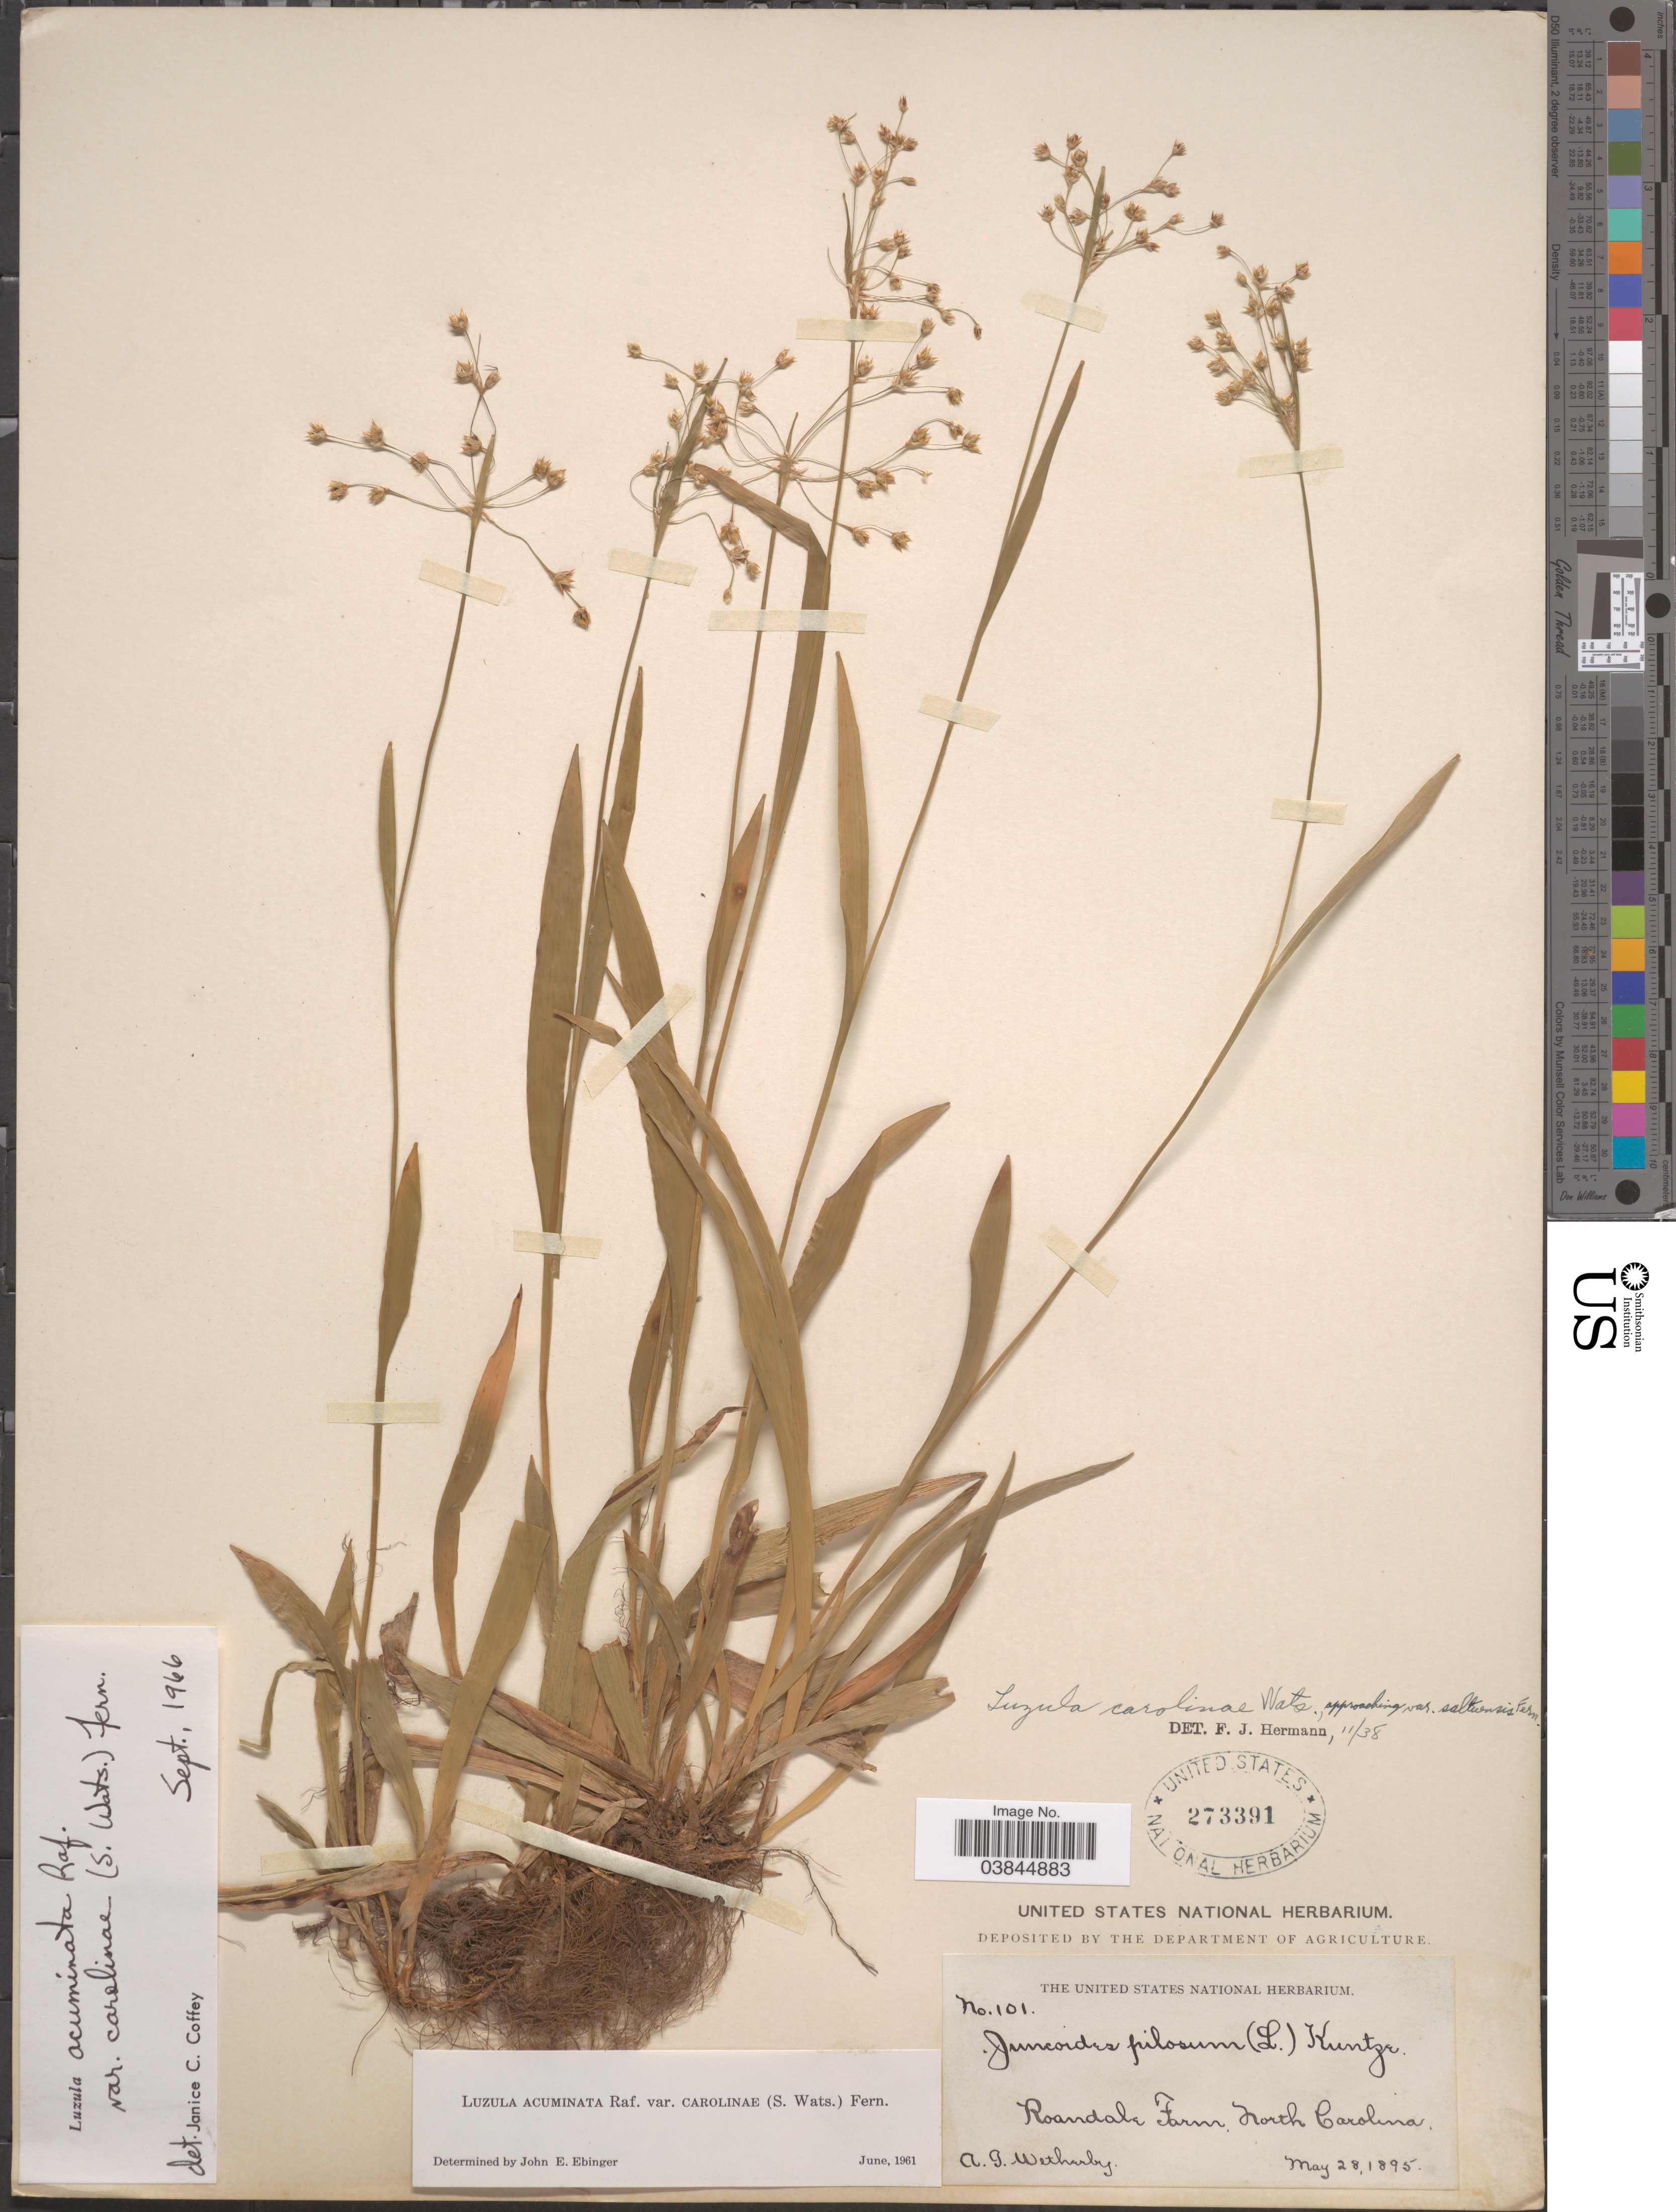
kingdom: Plantae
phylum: Tracheophyta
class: Liliopsida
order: Poales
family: Juncaceae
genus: Luzula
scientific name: Luzula acuminata var. carolinae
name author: (S. Watson) Fernald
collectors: A. Wetherby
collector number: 101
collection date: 1895-05-28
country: United States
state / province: North Carolina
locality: Roandale Farm.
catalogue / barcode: US 273391